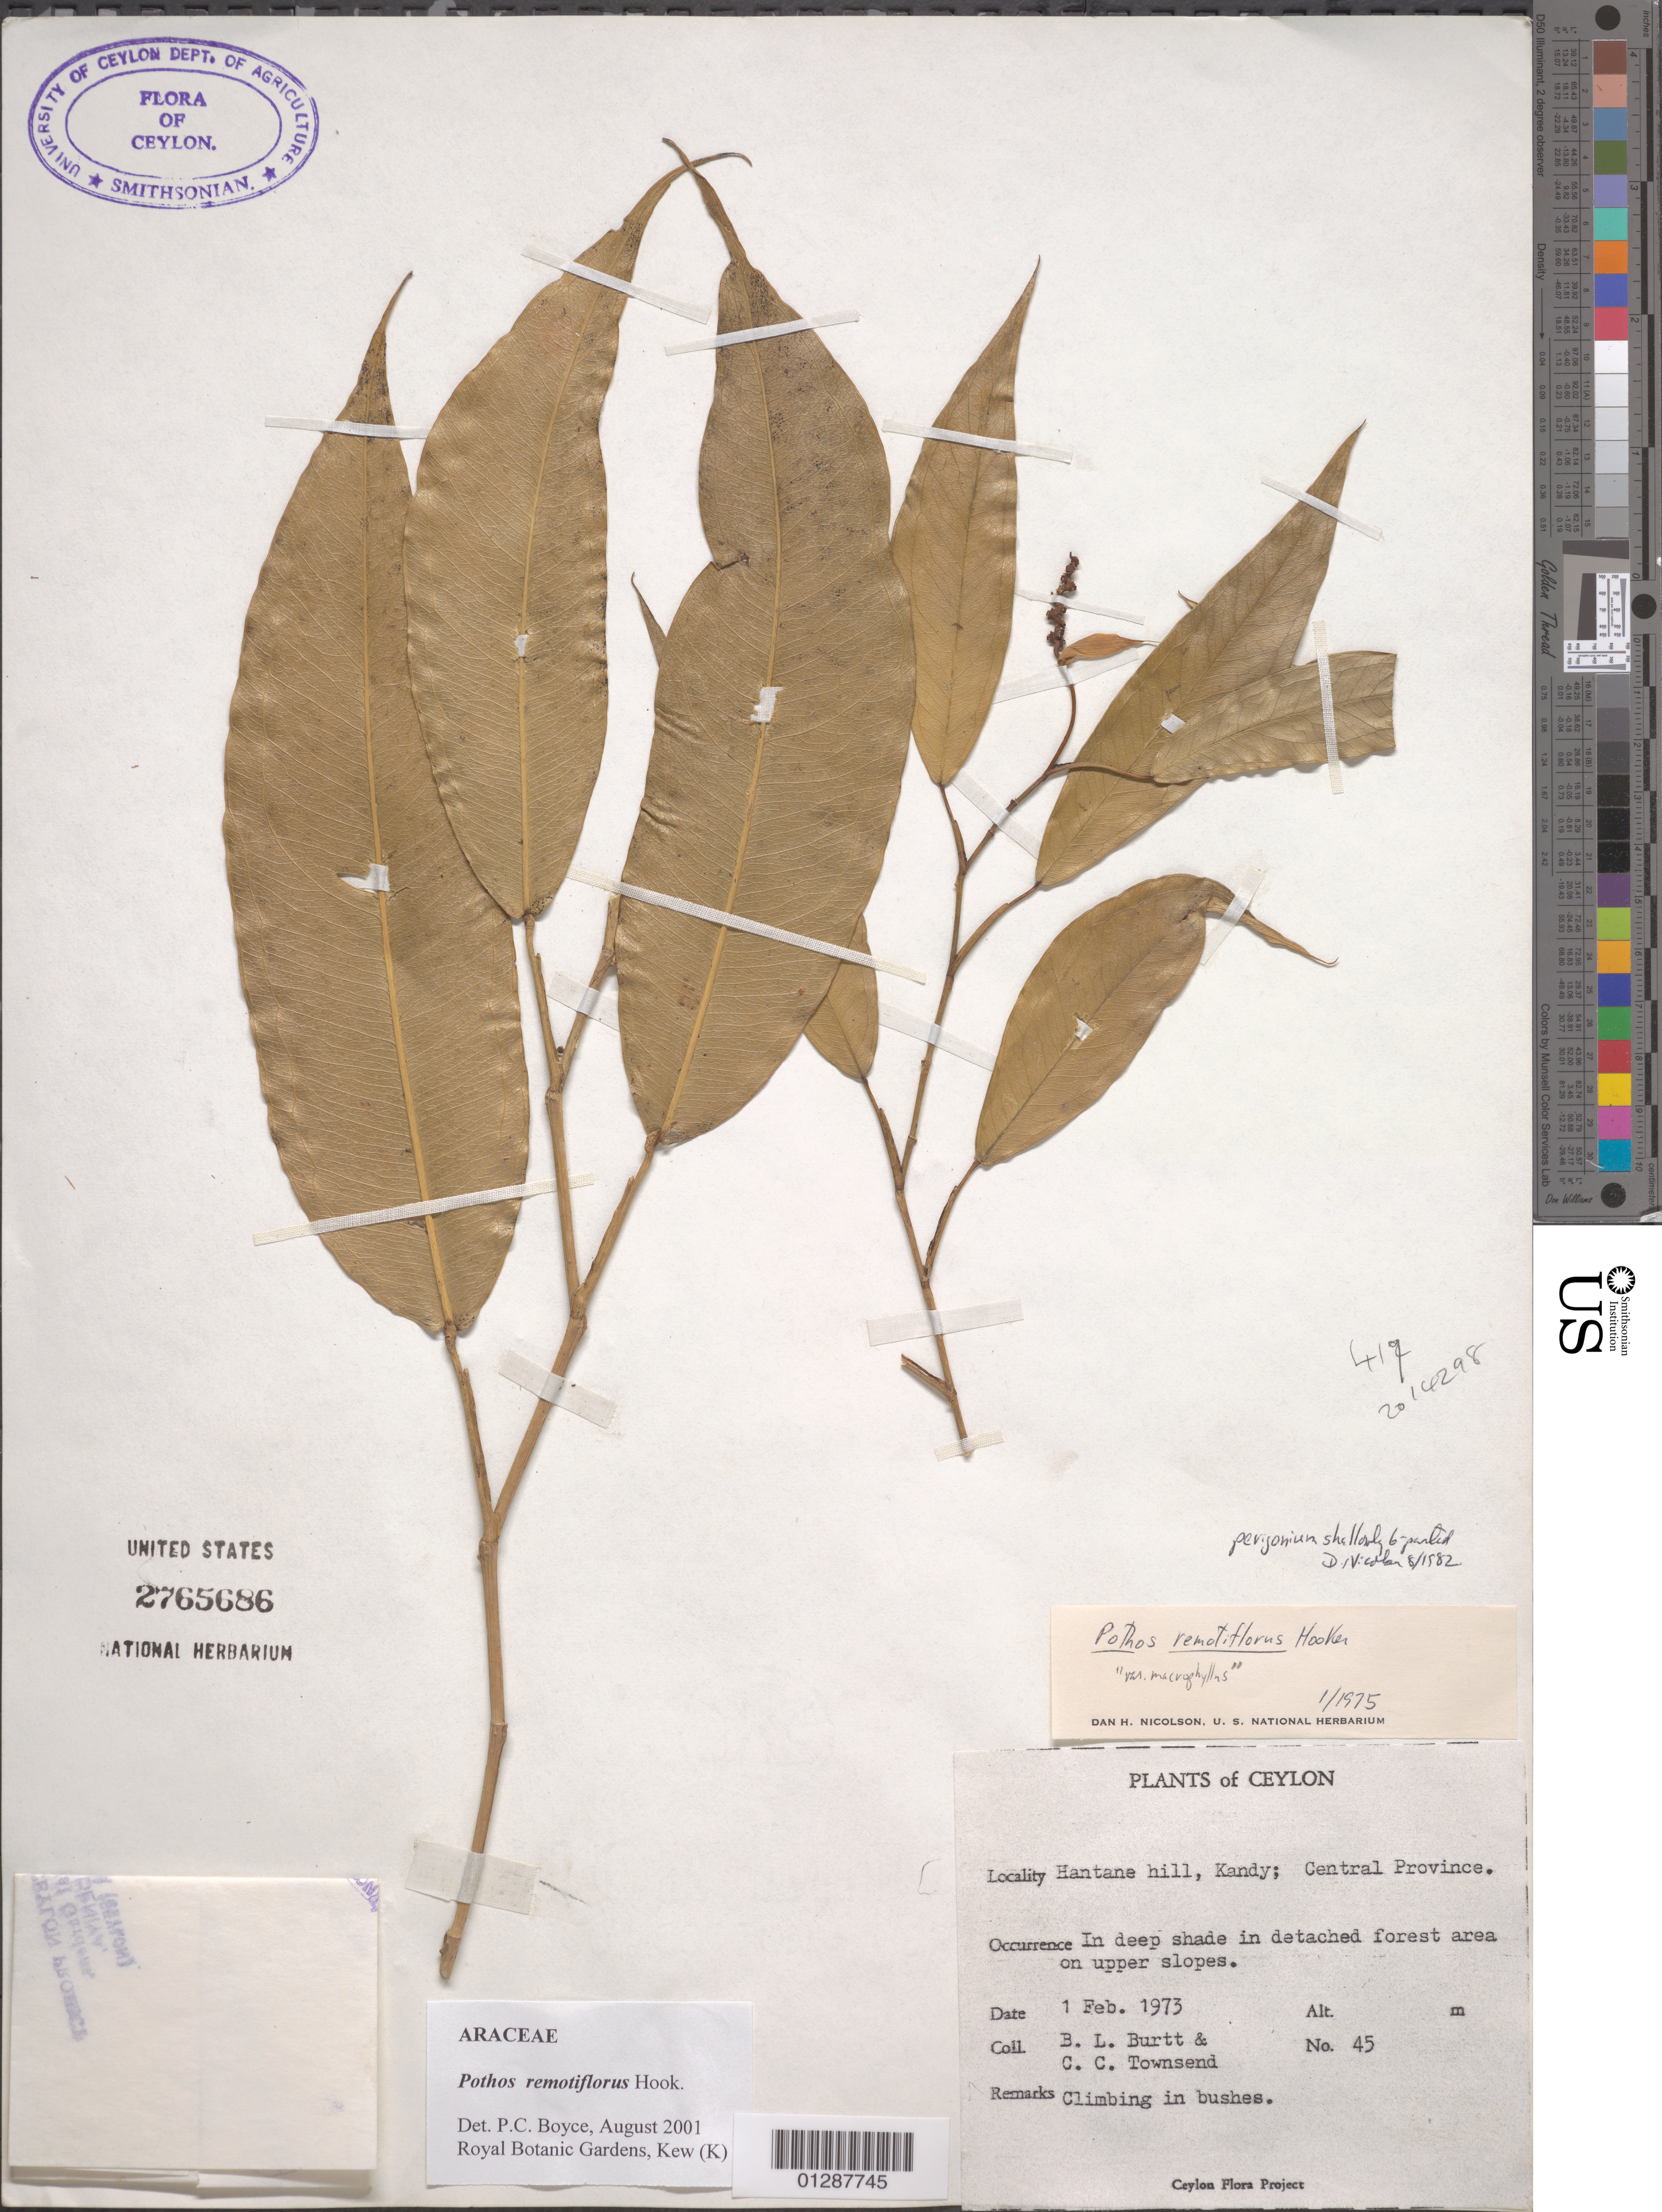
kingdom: Plantae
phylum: Tracheophyta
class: Liliopsida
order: Alismatales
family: Araceae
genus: Pothos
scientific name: Pothos remotiflorus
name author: Hook.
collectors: B. L. Burtt & C. C. Townsend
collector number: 45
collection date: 1973-02-01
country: Sri Lanka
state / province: Central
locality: Ceylon. Hantane hill, Kandy.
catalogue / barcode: US 2765686